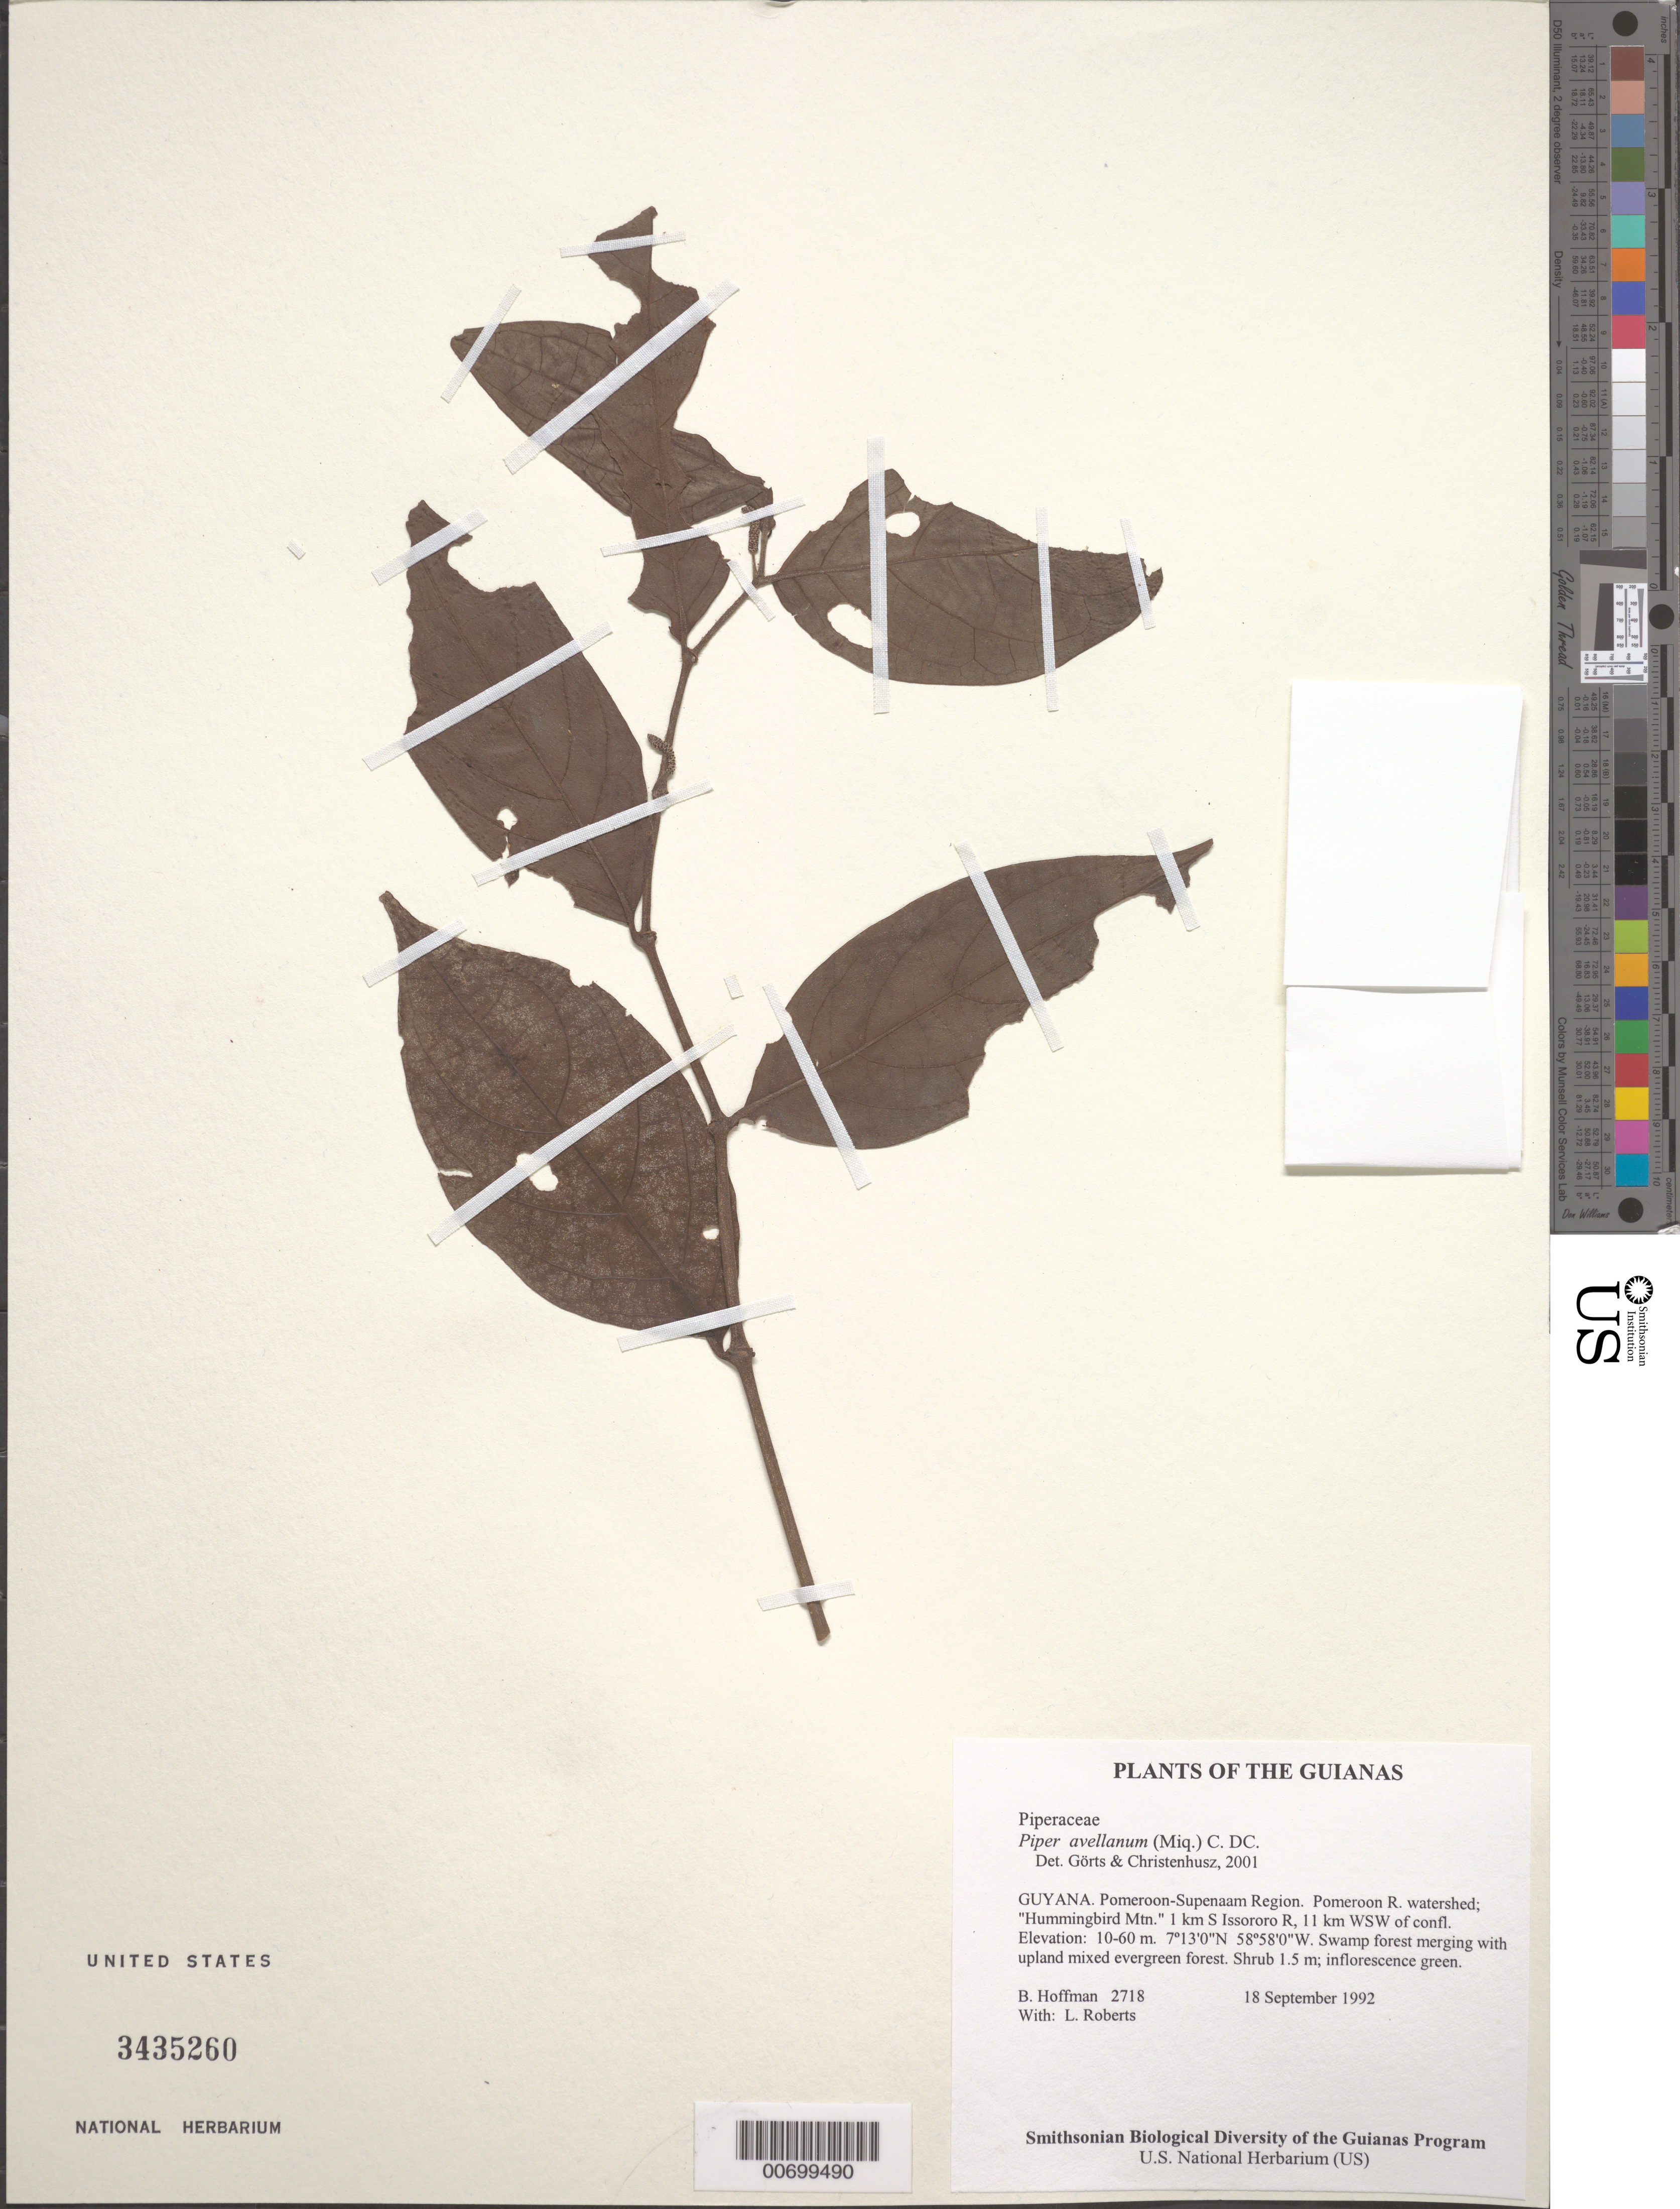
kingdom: Plantae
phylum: Tracheophyta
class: Magnoliopsida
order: Piperales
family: Piperaceae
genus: Piper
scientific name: Piper avellanum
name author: (Miq.) C. DC.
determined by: Görts-van Rijn, A. R.; Christenhusz, M. J.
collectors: B. Hoffman & L. Roberts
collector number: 2718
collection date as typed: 18 September 1992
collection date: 1992-09-18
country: Guyana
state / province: Pomeroon-Supenaam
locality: Pomeroon River watershed; "Hummingbird Mountain," 1 km S of Issororo River, 11 km WSW of confluence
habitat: Swamp forest merging with upland mixed evergreen forest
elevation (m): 10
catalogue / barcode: US 3435260